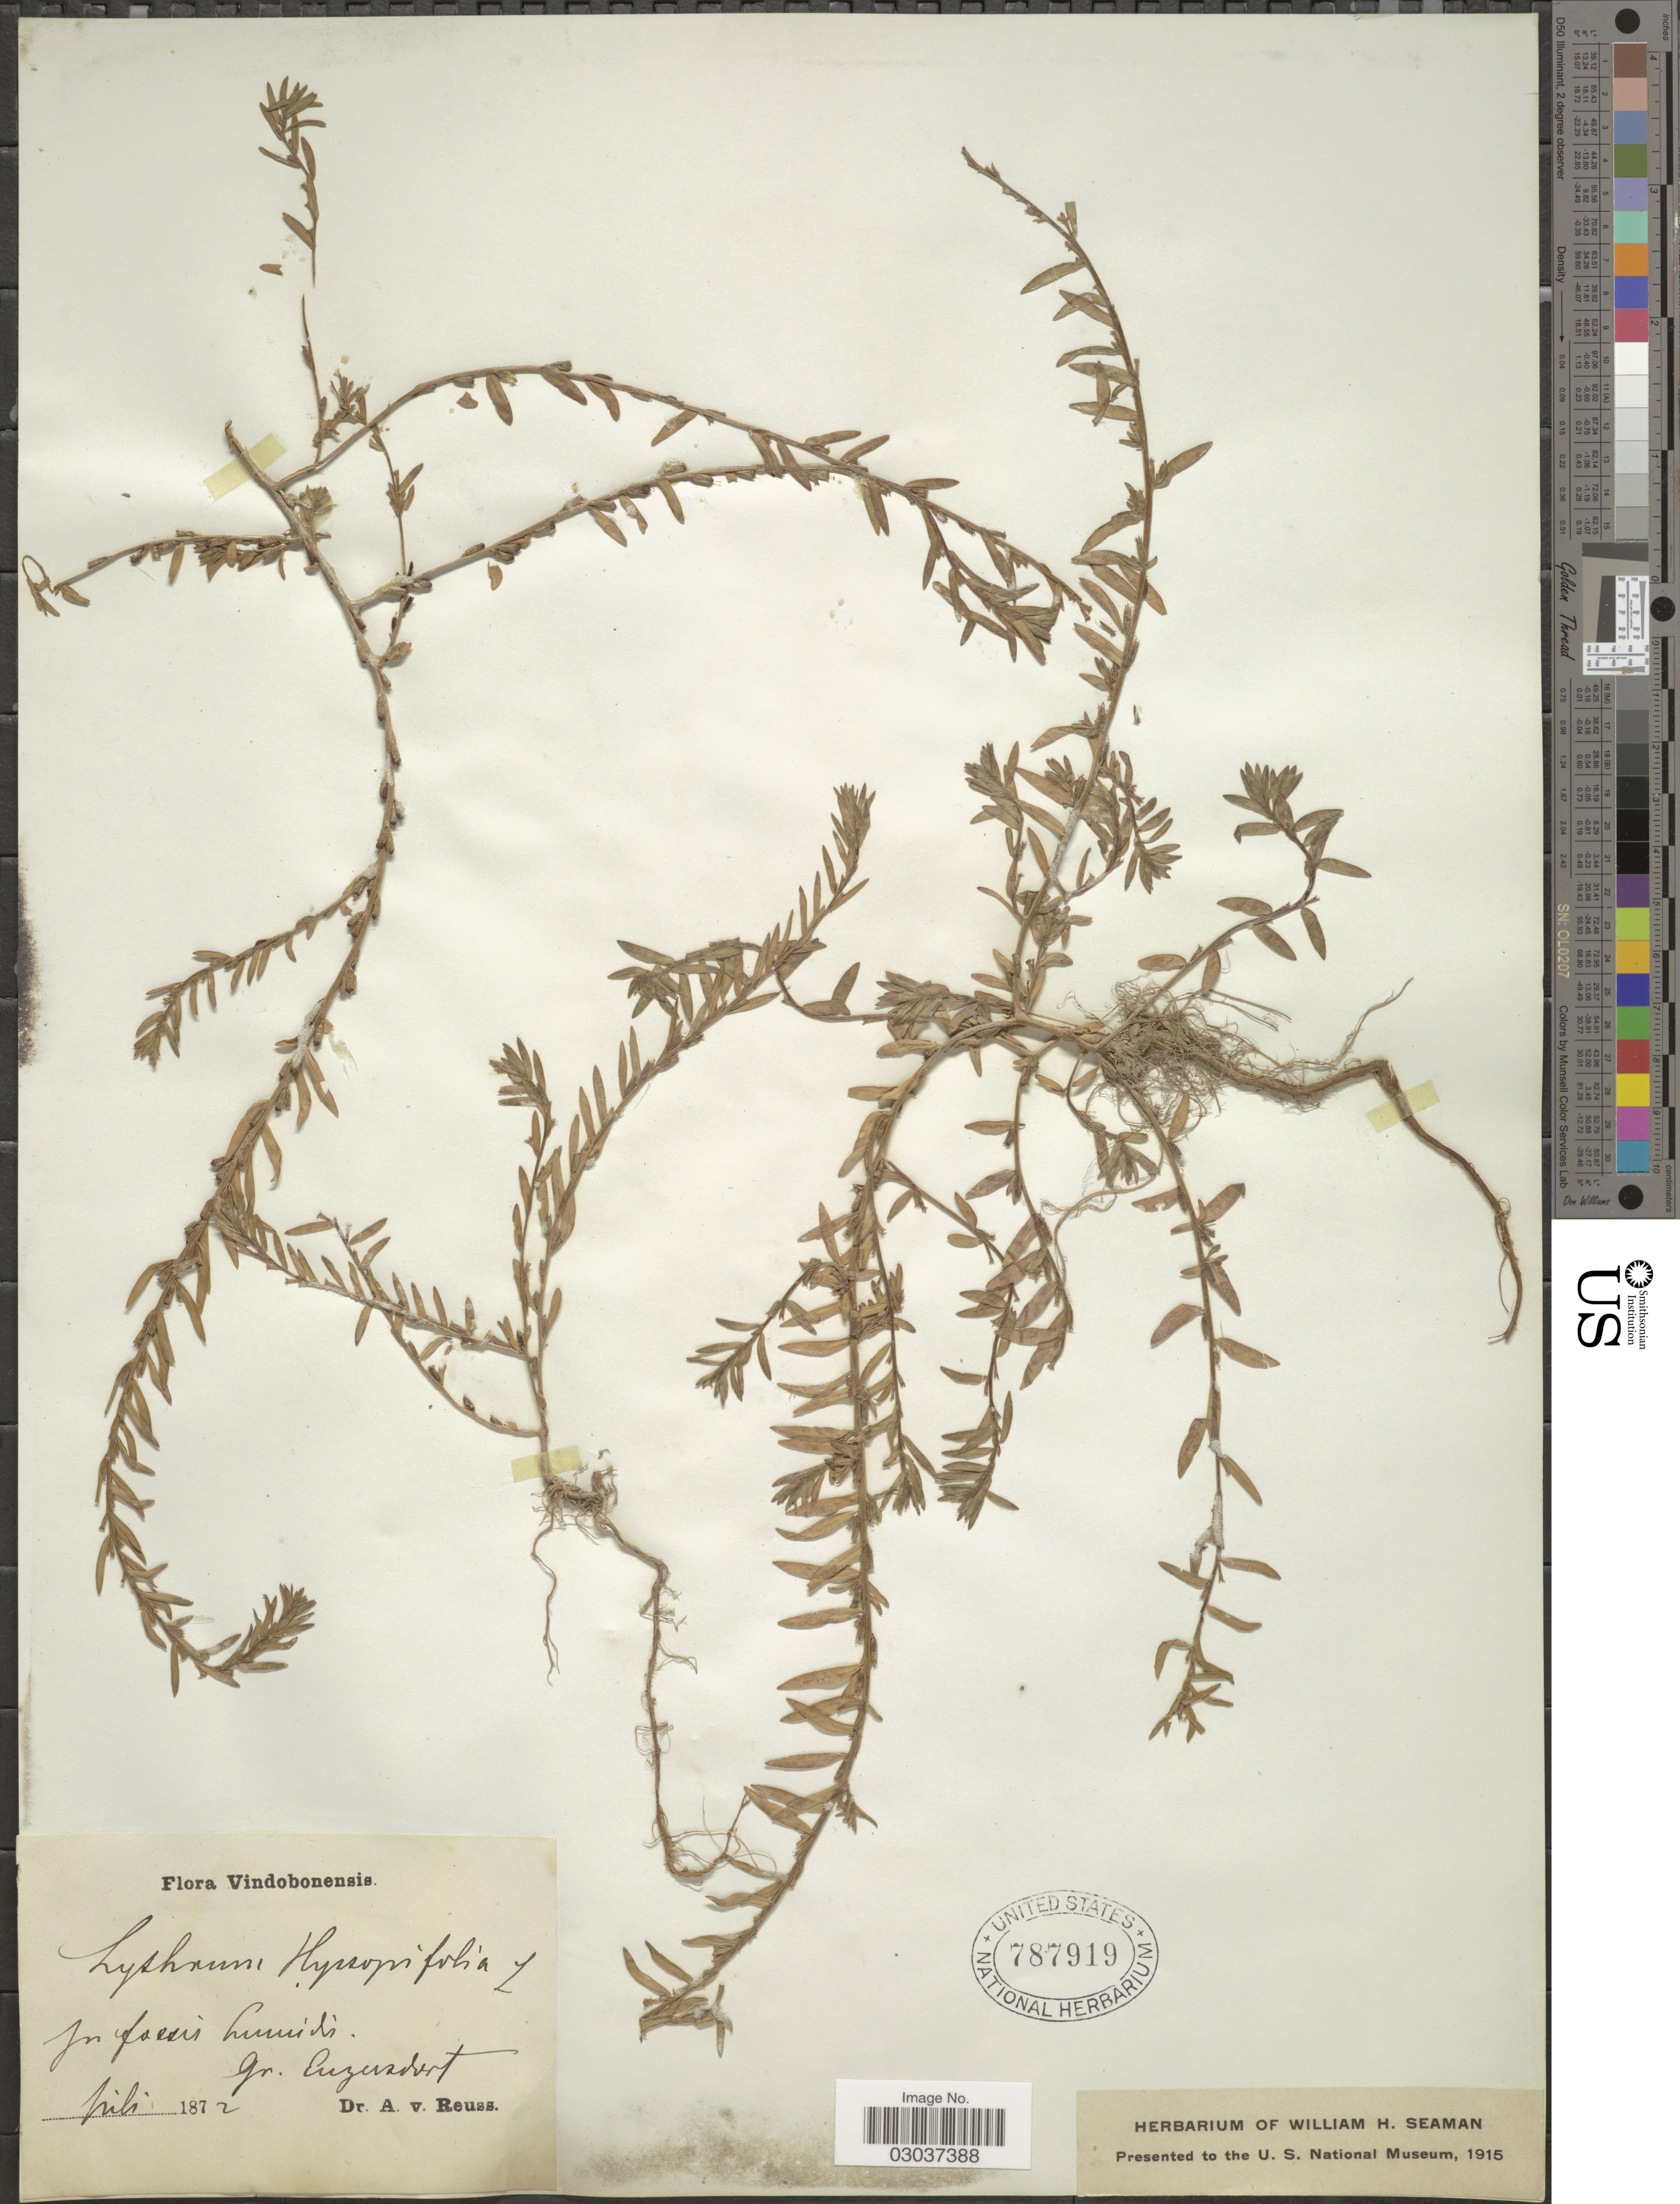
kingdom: Plantae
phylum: Tracheophyta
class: Magnoliopsida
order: Myrtales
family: Lythraceae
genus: Lythrum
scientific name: Lythrum hyssopifolia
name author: L.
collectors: A. Reuss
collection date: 1872-07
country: Austria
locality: Vindobonensis. In foexis [interpreted] humidis gr. Euzerdort.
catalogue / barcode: US 787919